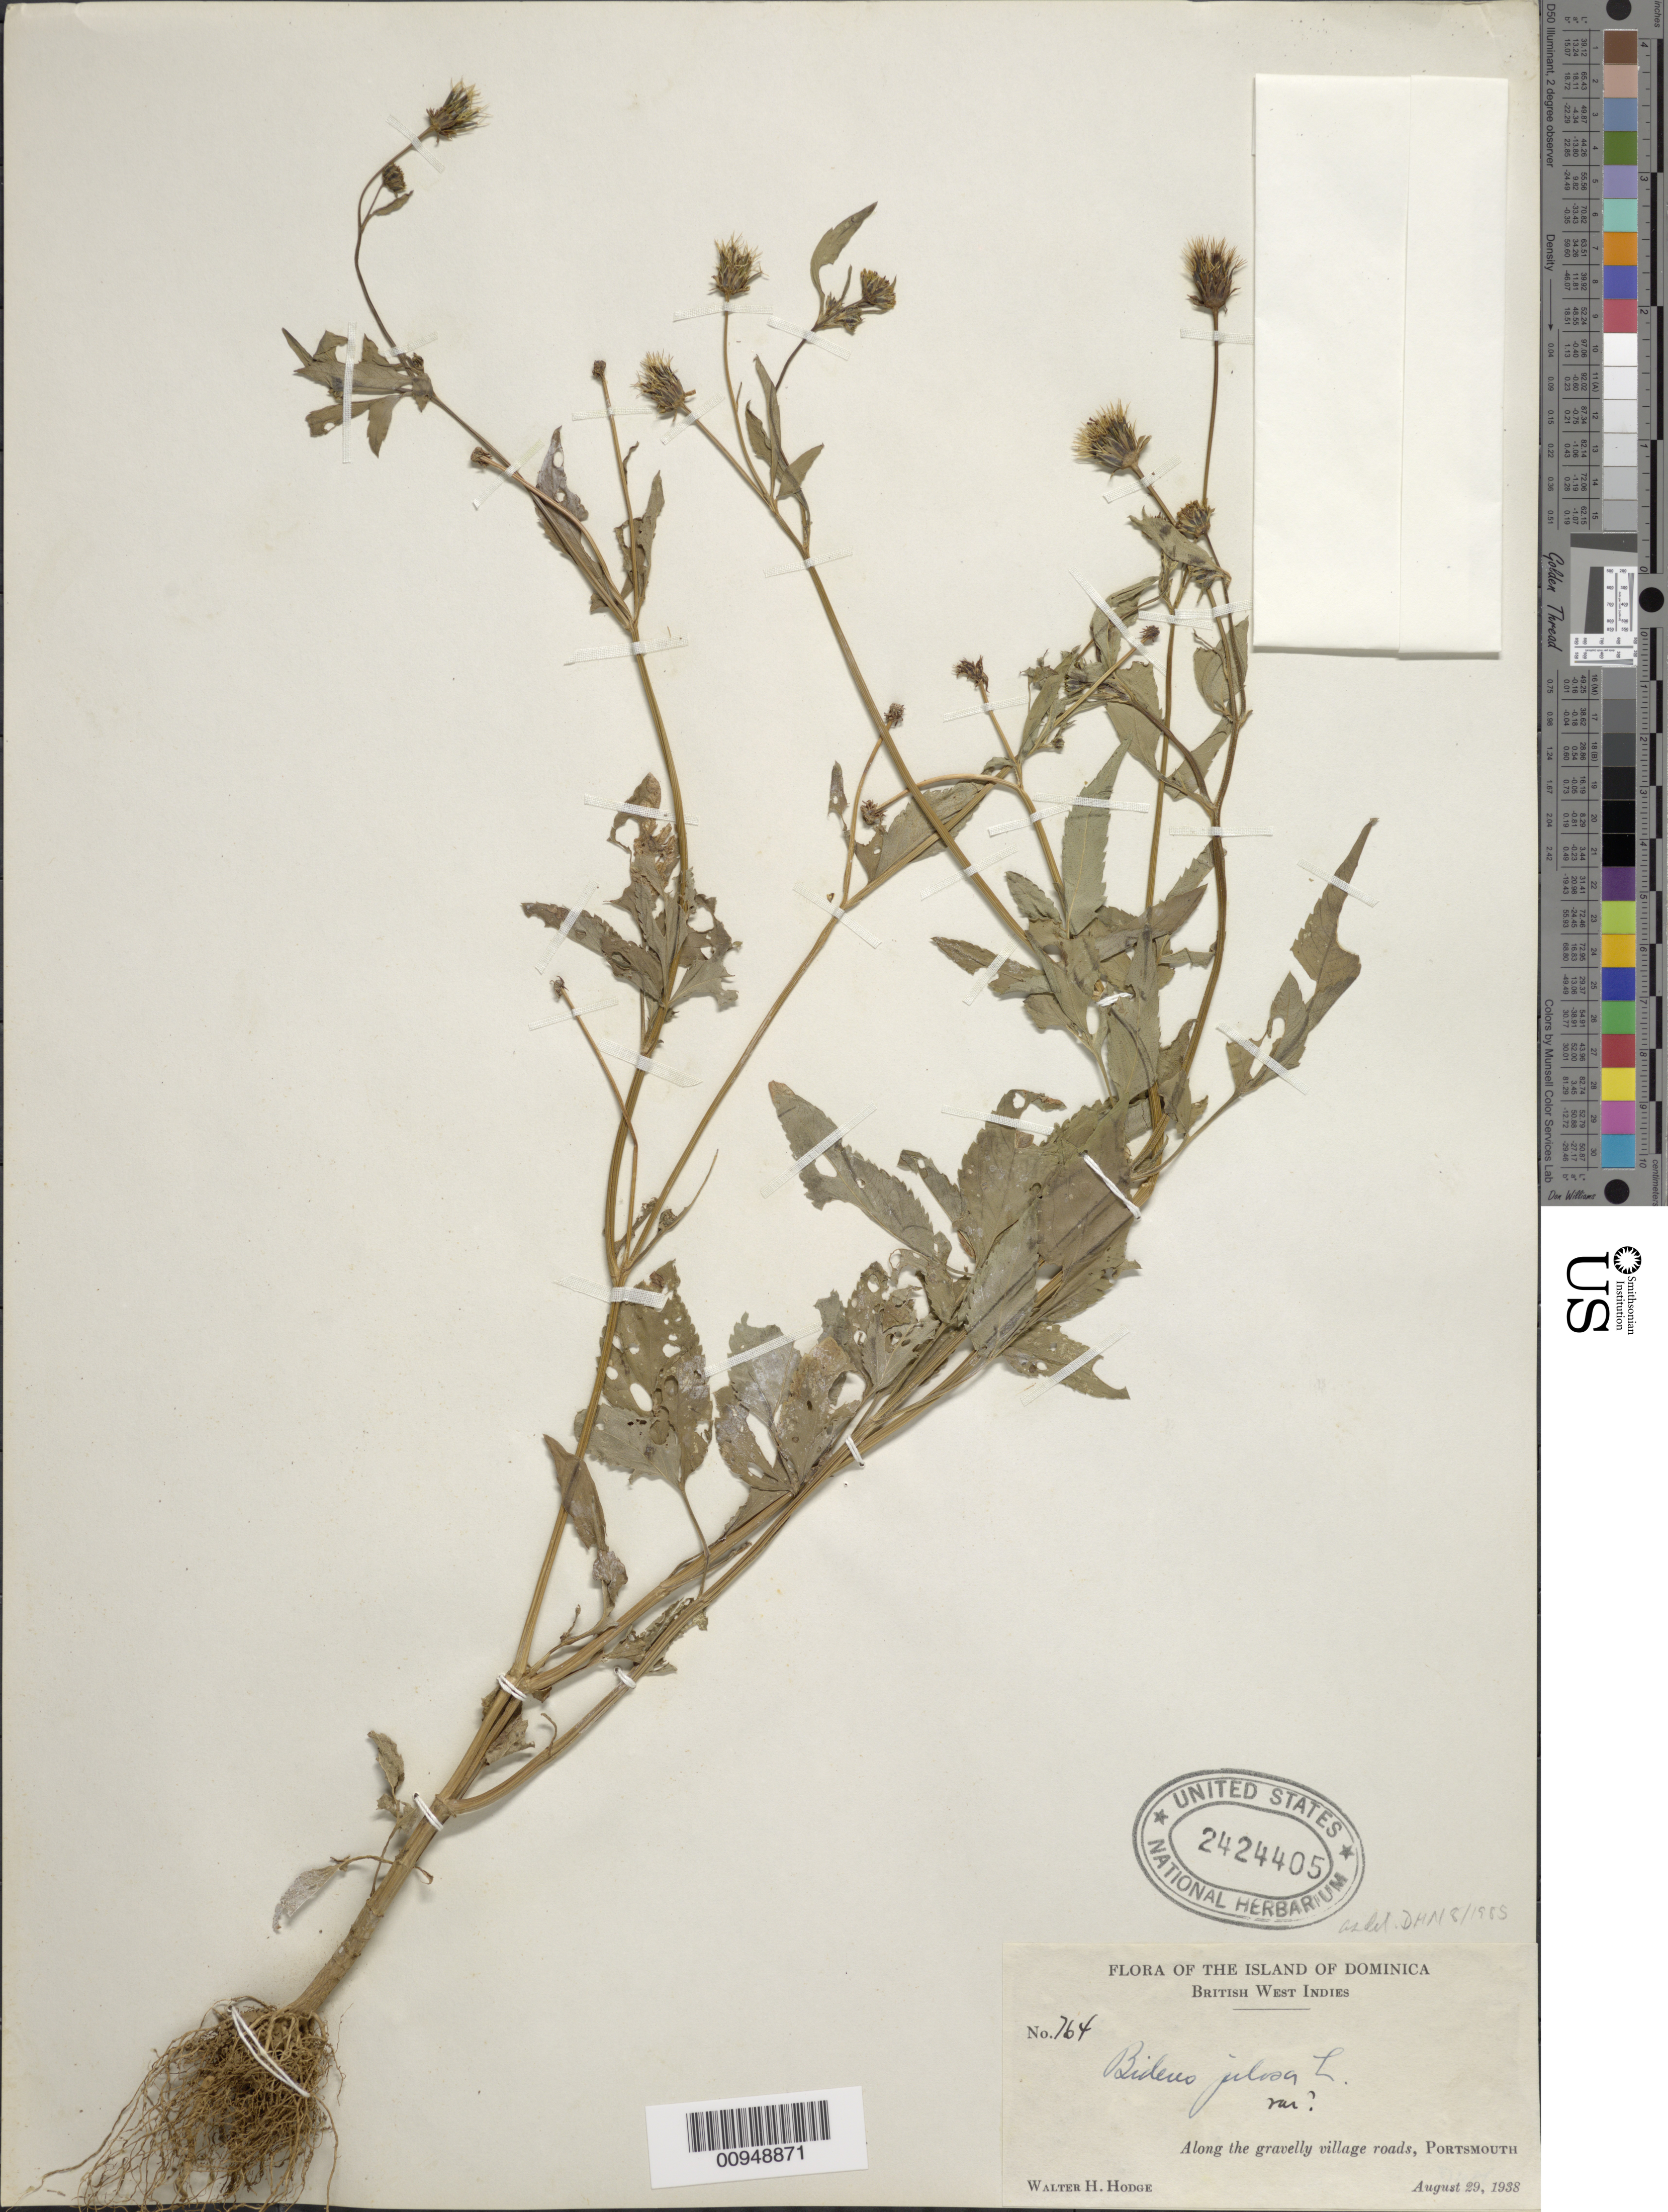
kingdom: Plantae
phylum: Tracheophyta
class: Magnoliopsida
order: Asterales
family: Asteraceae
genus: Bidens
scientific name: Bidens pilosa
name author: L.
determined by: Nicolson, Dan H.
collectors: W. Hodge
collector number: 764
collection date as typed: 29 Aug 1938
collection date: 1938-08-29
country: Dominica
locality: Portsmouth, along village roads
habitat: Along gravelly roads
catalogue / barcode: US 2424405